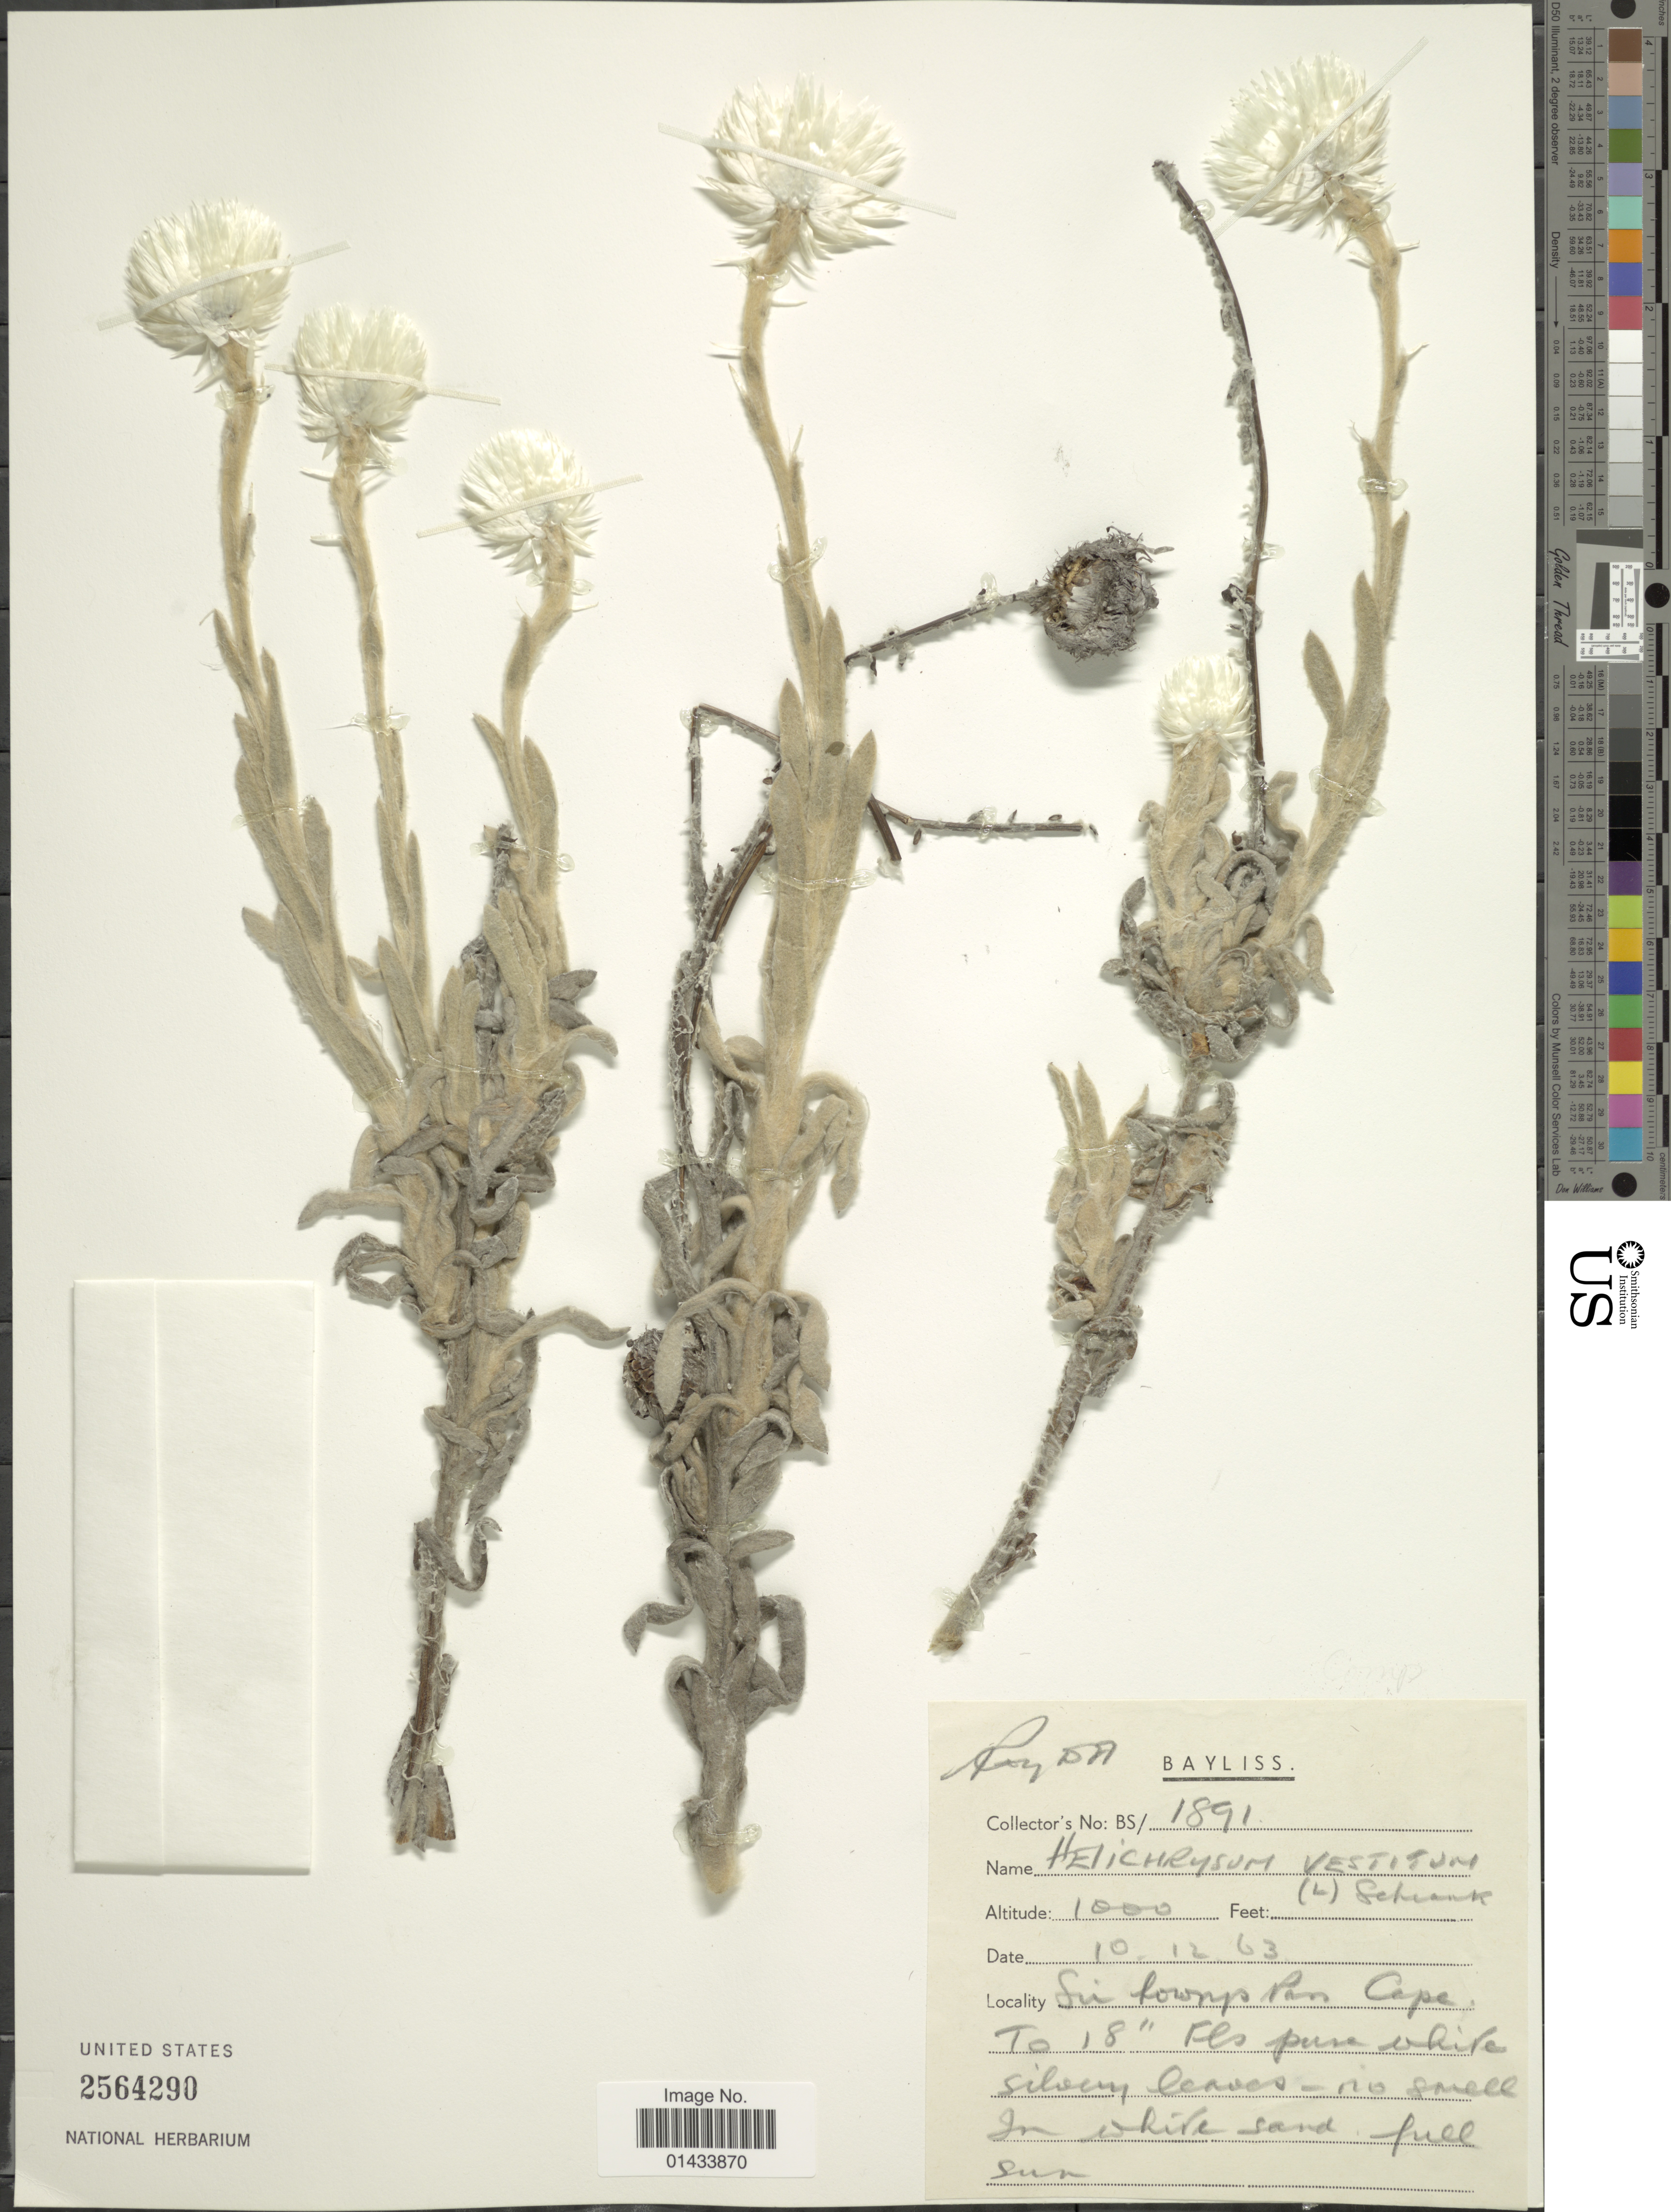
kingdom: Plantae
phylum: Tracheophyta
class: Magnoliopsida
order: Asterales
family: Asteraceae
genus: Helichrysum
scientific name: Helichrysum vestitum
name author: Willd.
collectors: R. Bayliss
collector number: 1891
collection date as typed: Transcribed d/m/y: 10/12/63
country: South Africa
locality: Su Towns Pan Cape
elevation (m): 305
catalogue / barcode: US 2564290